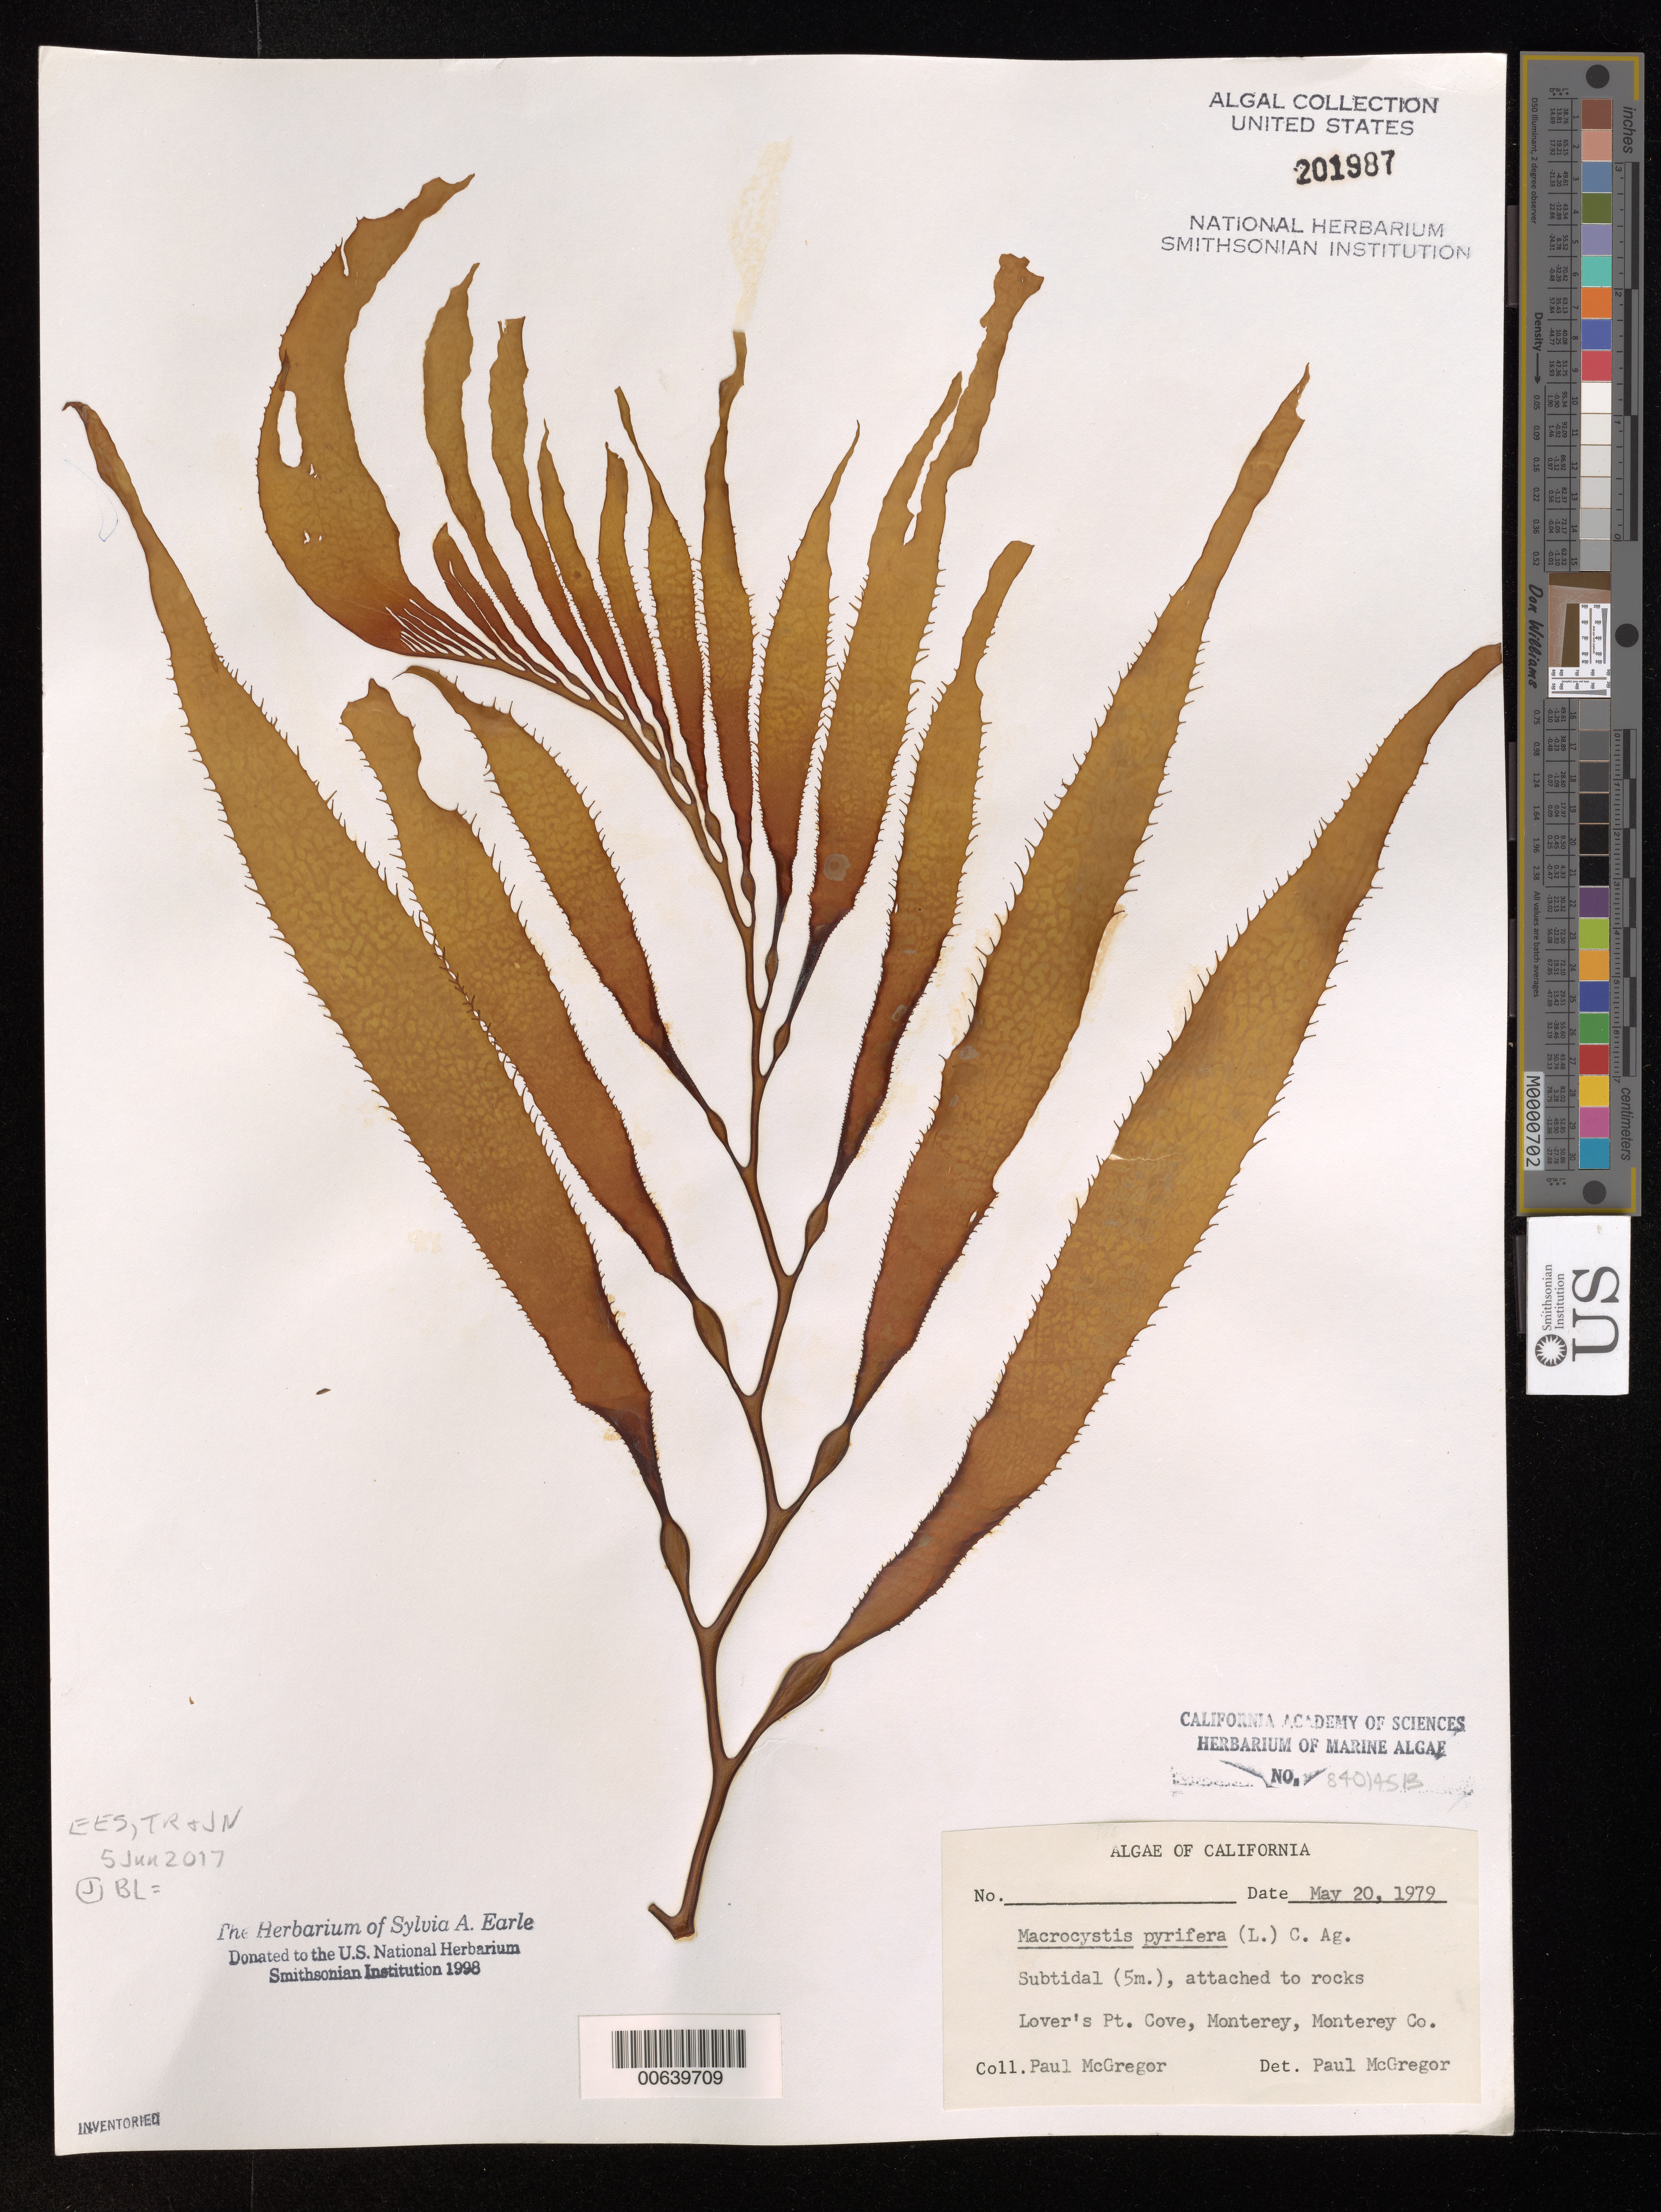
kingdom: Chromista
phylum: Ochrophyta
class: Phaeophyceae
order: Laminariales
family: Laminariaceae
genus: Macrocystis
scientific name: Macrocystis pyrifera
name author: (L.) C. Agardh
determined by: McGregor, Paul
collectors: P. McGregor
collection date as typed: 20 May 1979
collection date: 1979-05-20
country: United States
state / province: California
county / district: Monterey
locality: Lover's Point Cove, Monterey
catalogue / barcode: US 201987